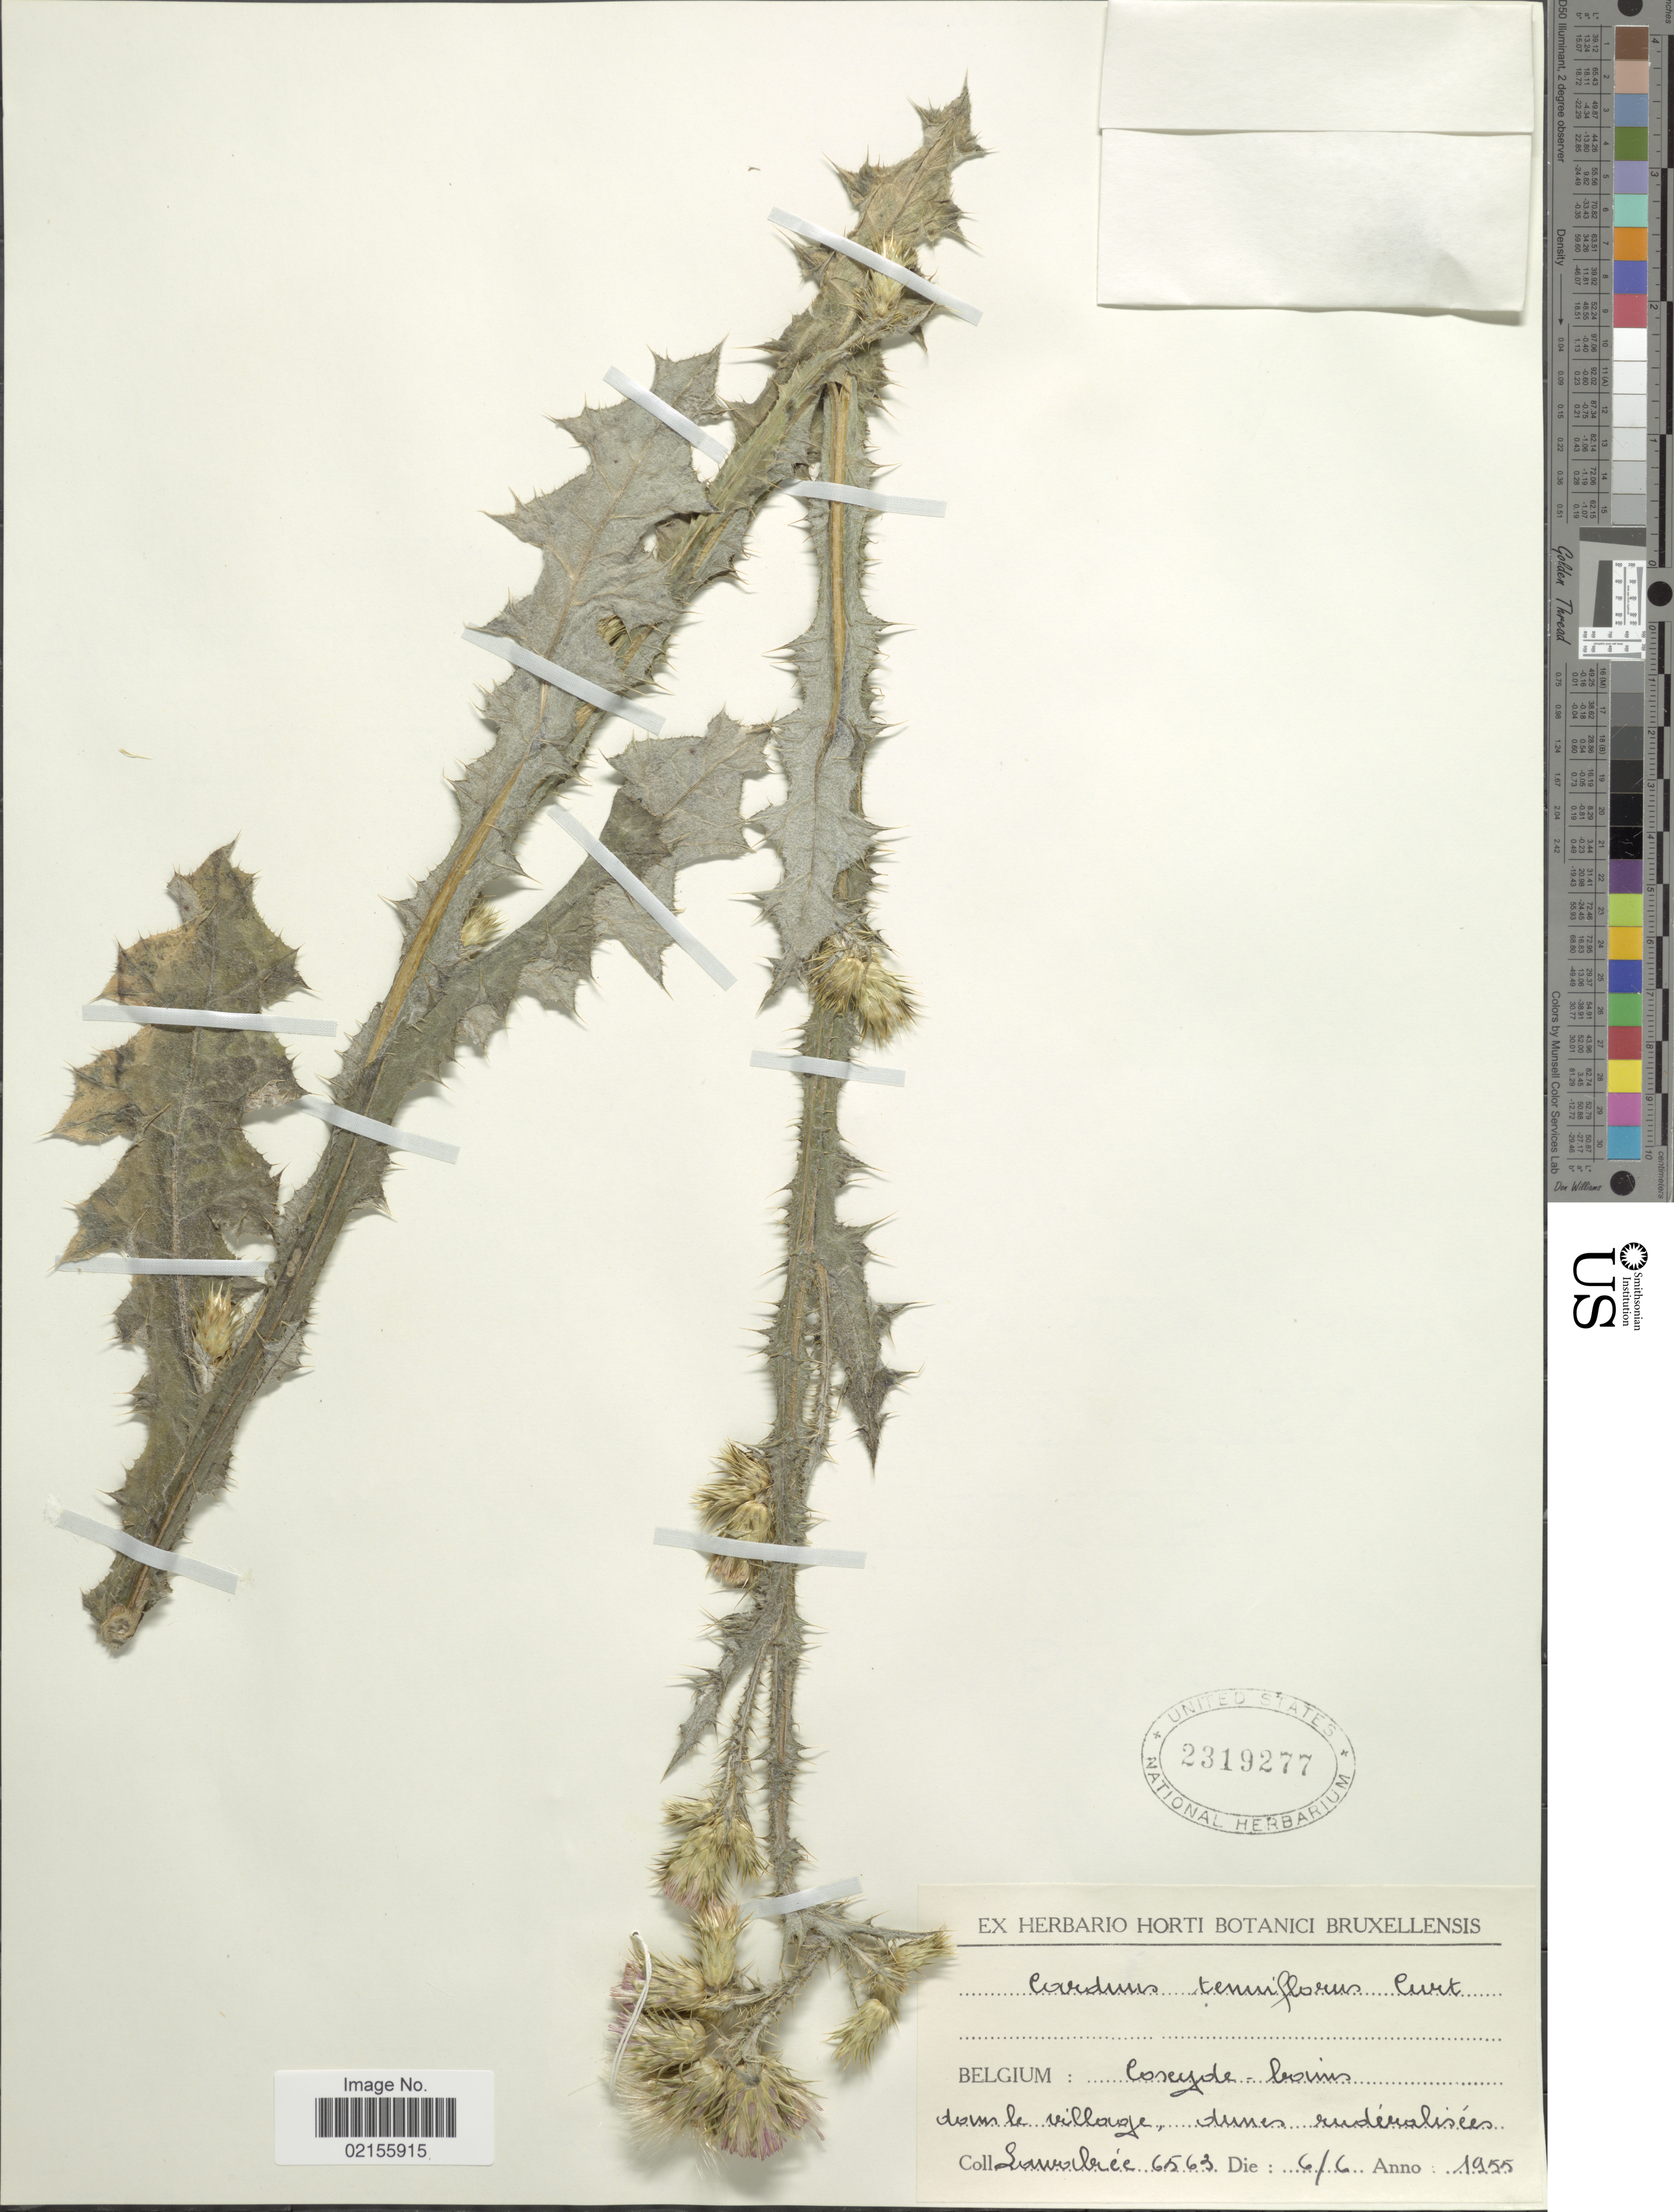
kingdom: Plantae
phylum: Tracheophyta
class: Magnoliopsida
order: Asterales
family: Asteraceae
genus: Carduus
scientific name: Carduus tenuiflorus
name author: Curtis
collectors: Lawalrée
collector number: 6563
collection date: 1955-06-06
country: Belgium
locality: Coseyde - bains dans le village, dunes ruederaalisées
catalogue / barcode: US 2319277